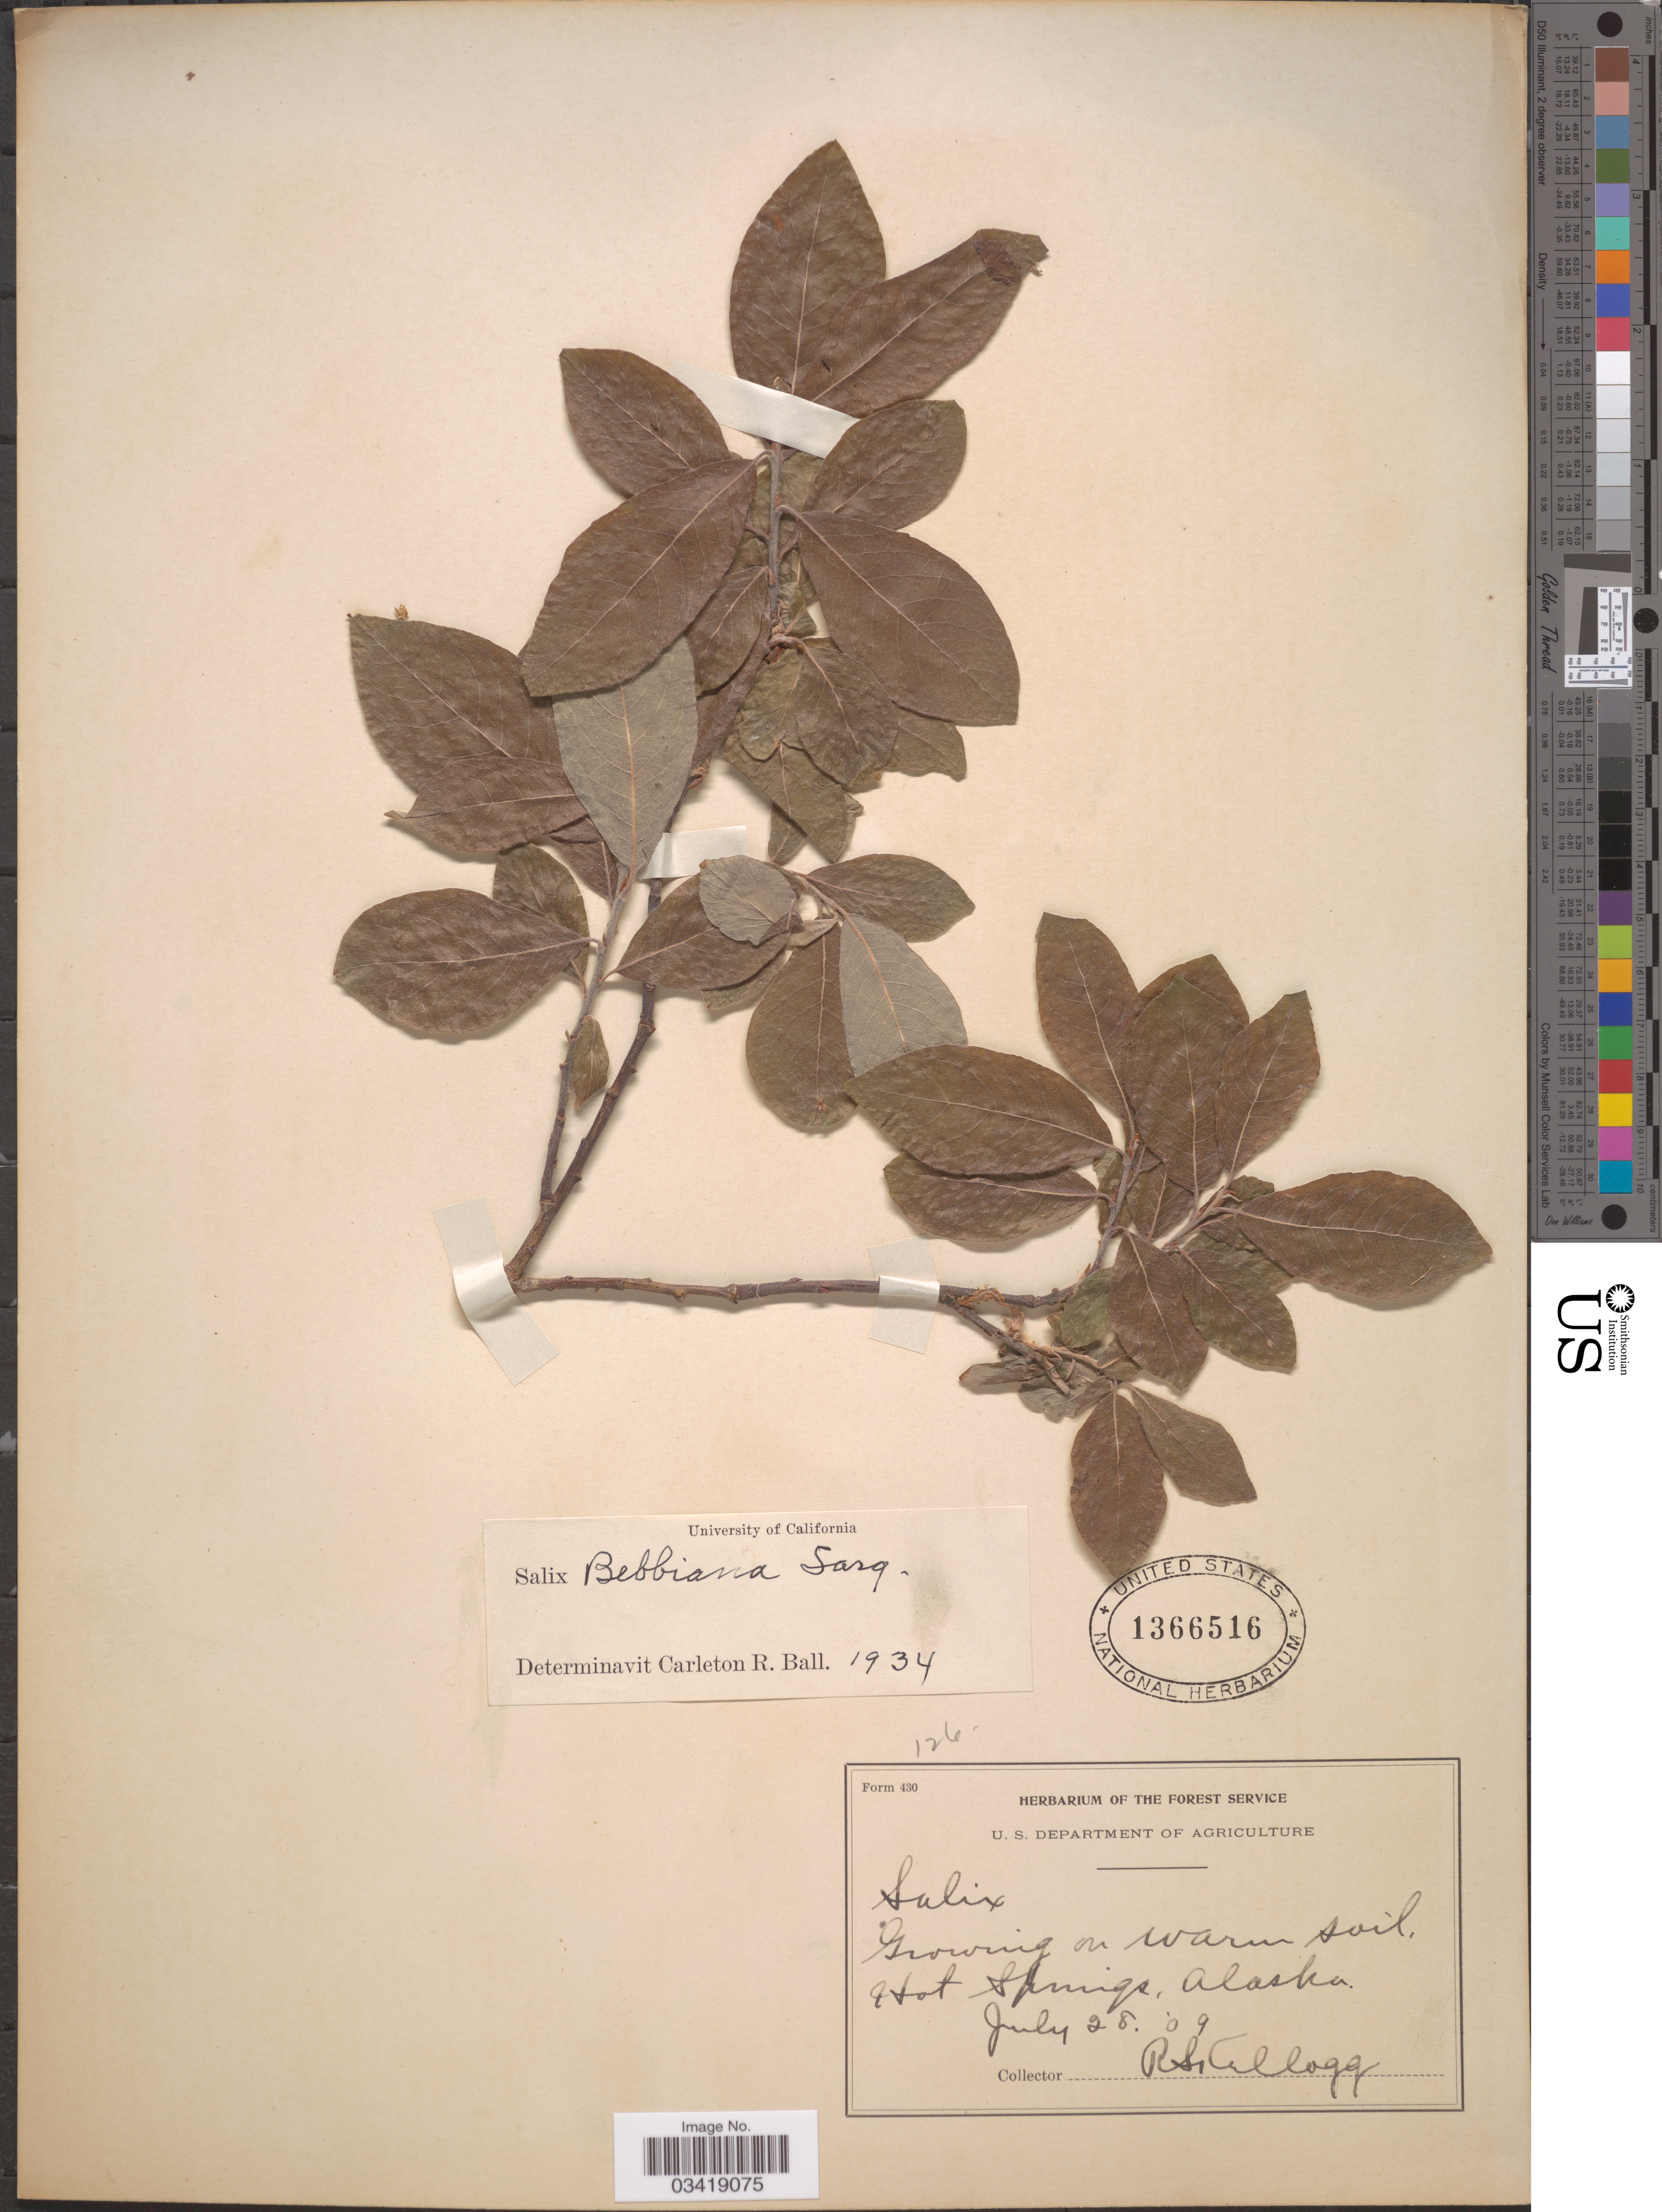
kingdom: Plantae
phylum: Tracheophyta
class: Magnoliopsida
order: Malpighiales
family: Salicaceae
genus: Salix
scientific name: Salix bebbiana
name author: Sarg.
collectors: R. Kellogg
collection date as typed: Transcribed d/m/y: 28/7/9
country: United States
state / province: Alaska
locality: Growing on warm soil, Hot Springs.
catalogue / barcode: US 1366516